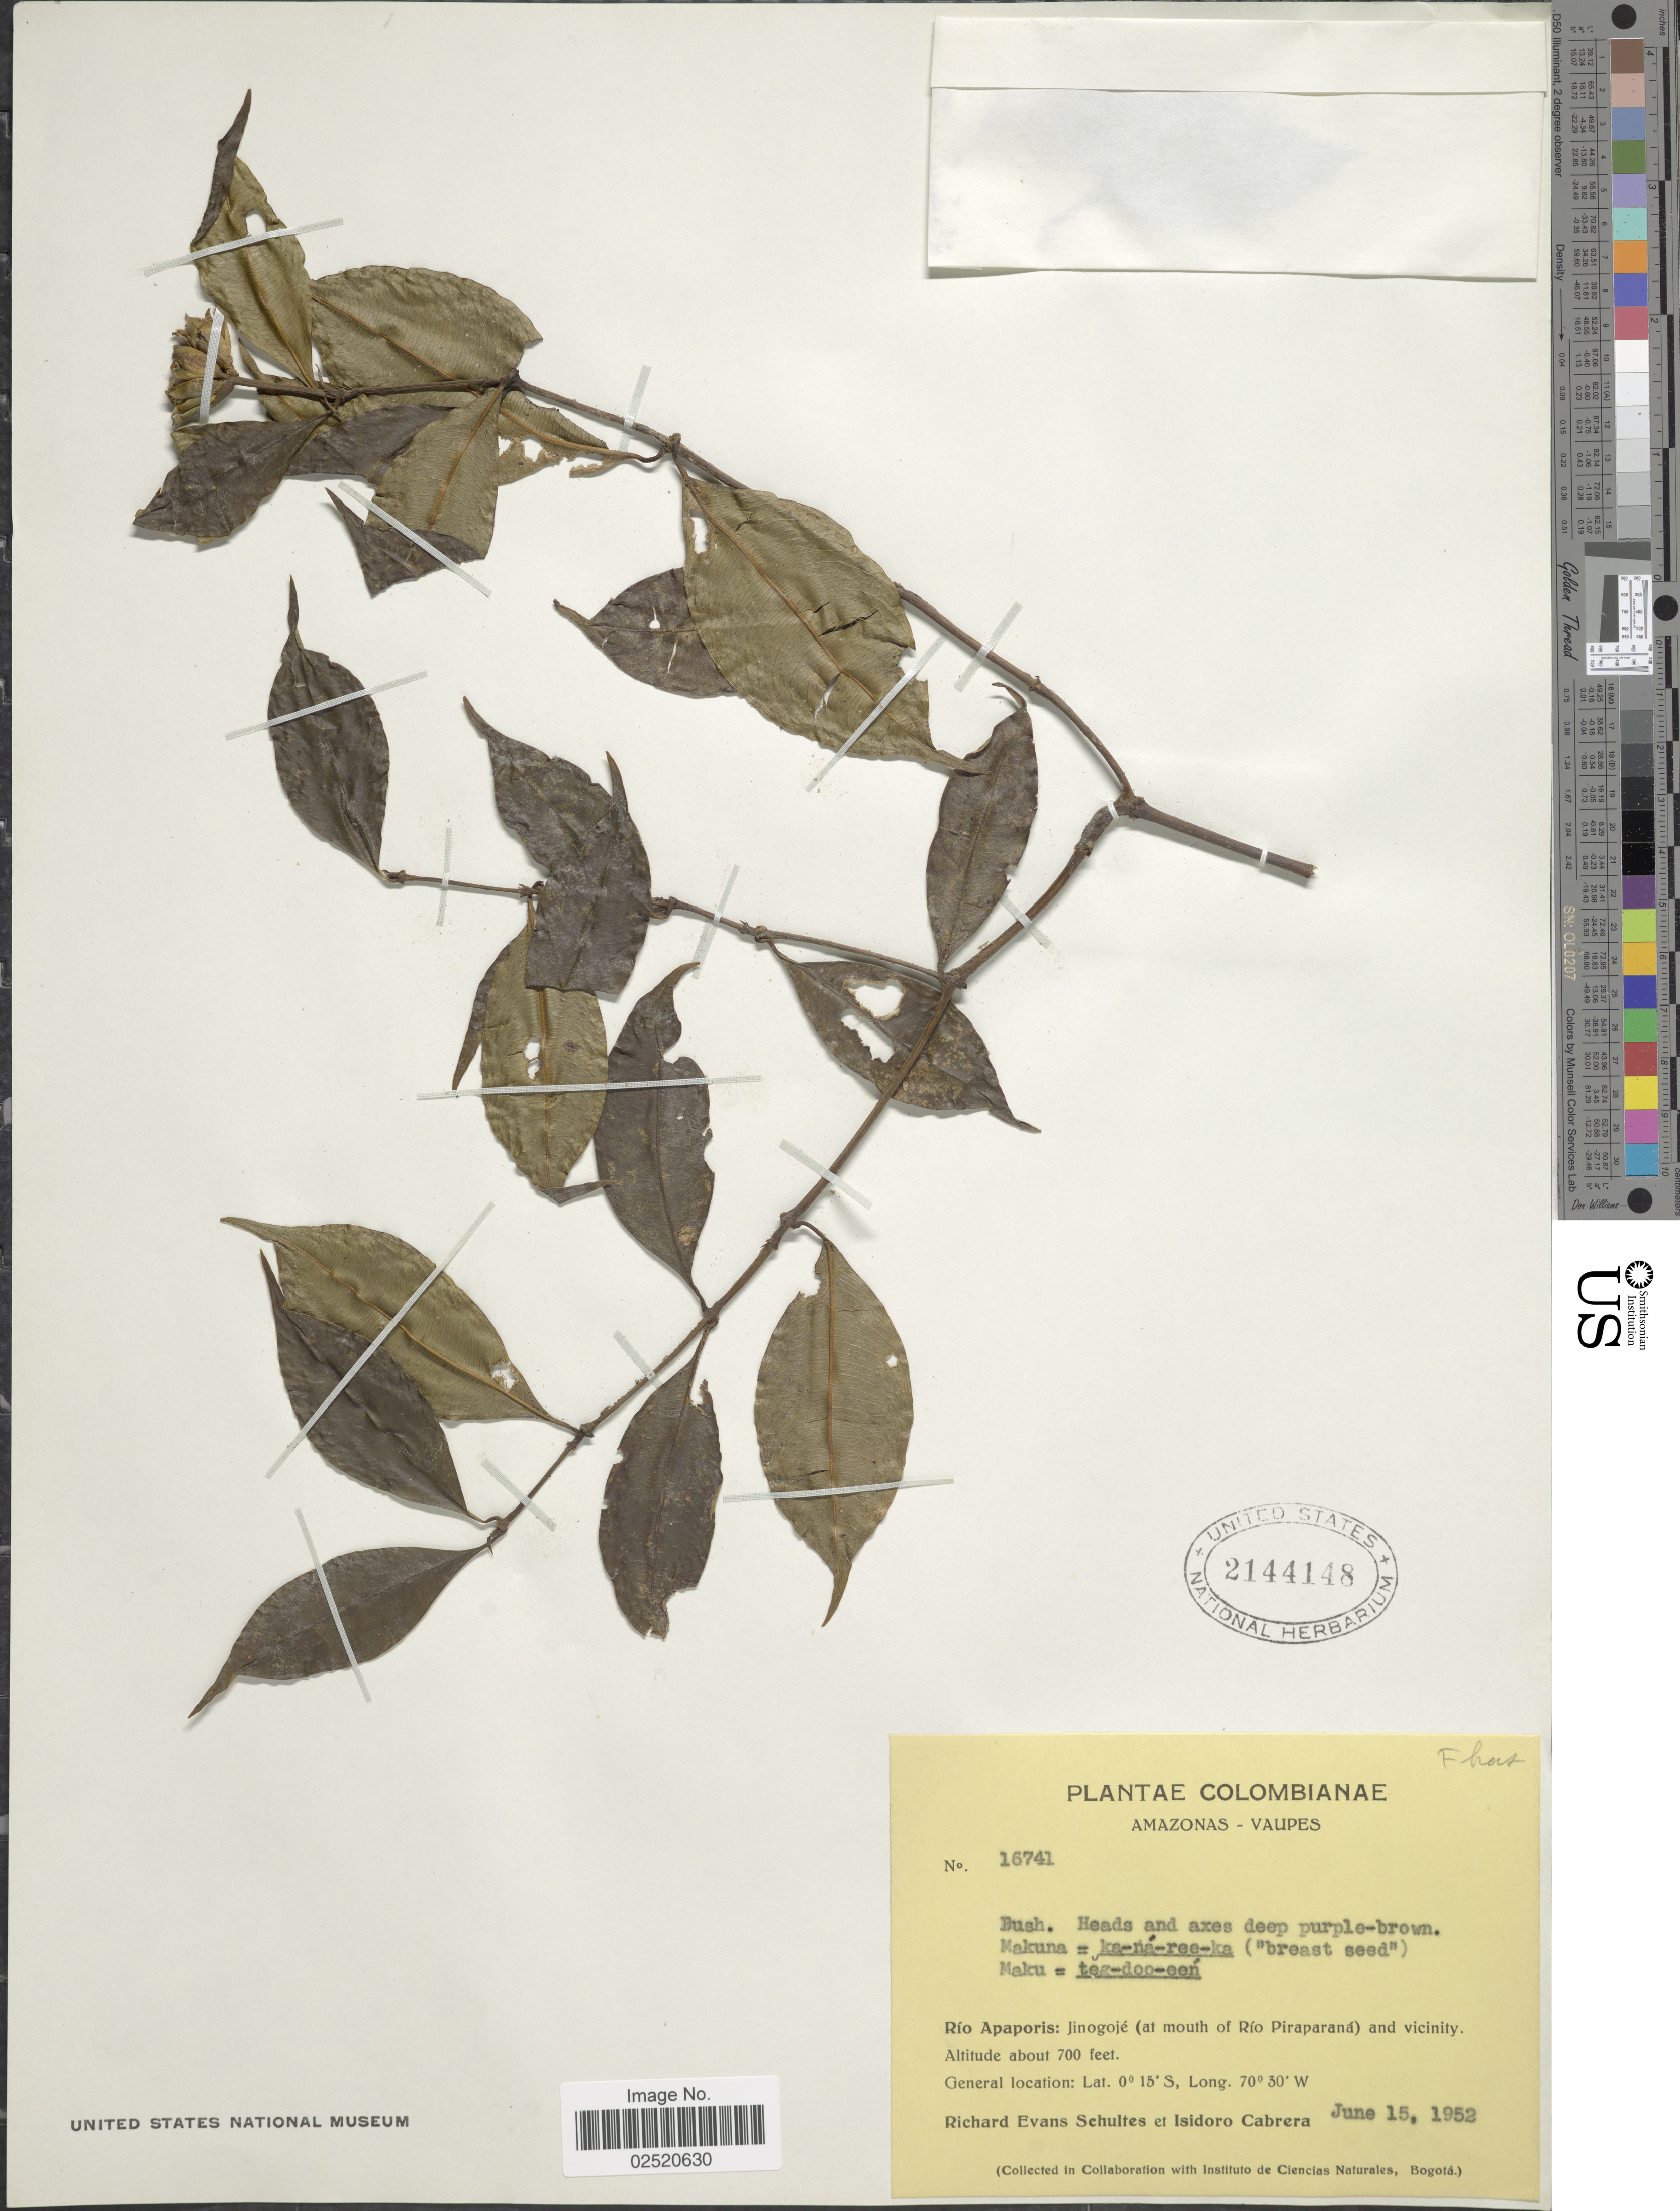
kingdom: Plantae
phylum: Tracheophyta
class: Magnoliopsida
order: Gentianales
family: Rubiaceae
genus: Psychotria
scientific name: Psychotria sp.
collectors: R. E. Schultes & I. Cabrera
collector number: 16741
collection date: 1952-06-15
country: Colombia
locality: Amazonas-Vaupes. Río Apaporis: Jinogojé (at mouth of Río Piraparaná) and vicinity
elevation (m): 213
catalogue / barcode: US 2144148